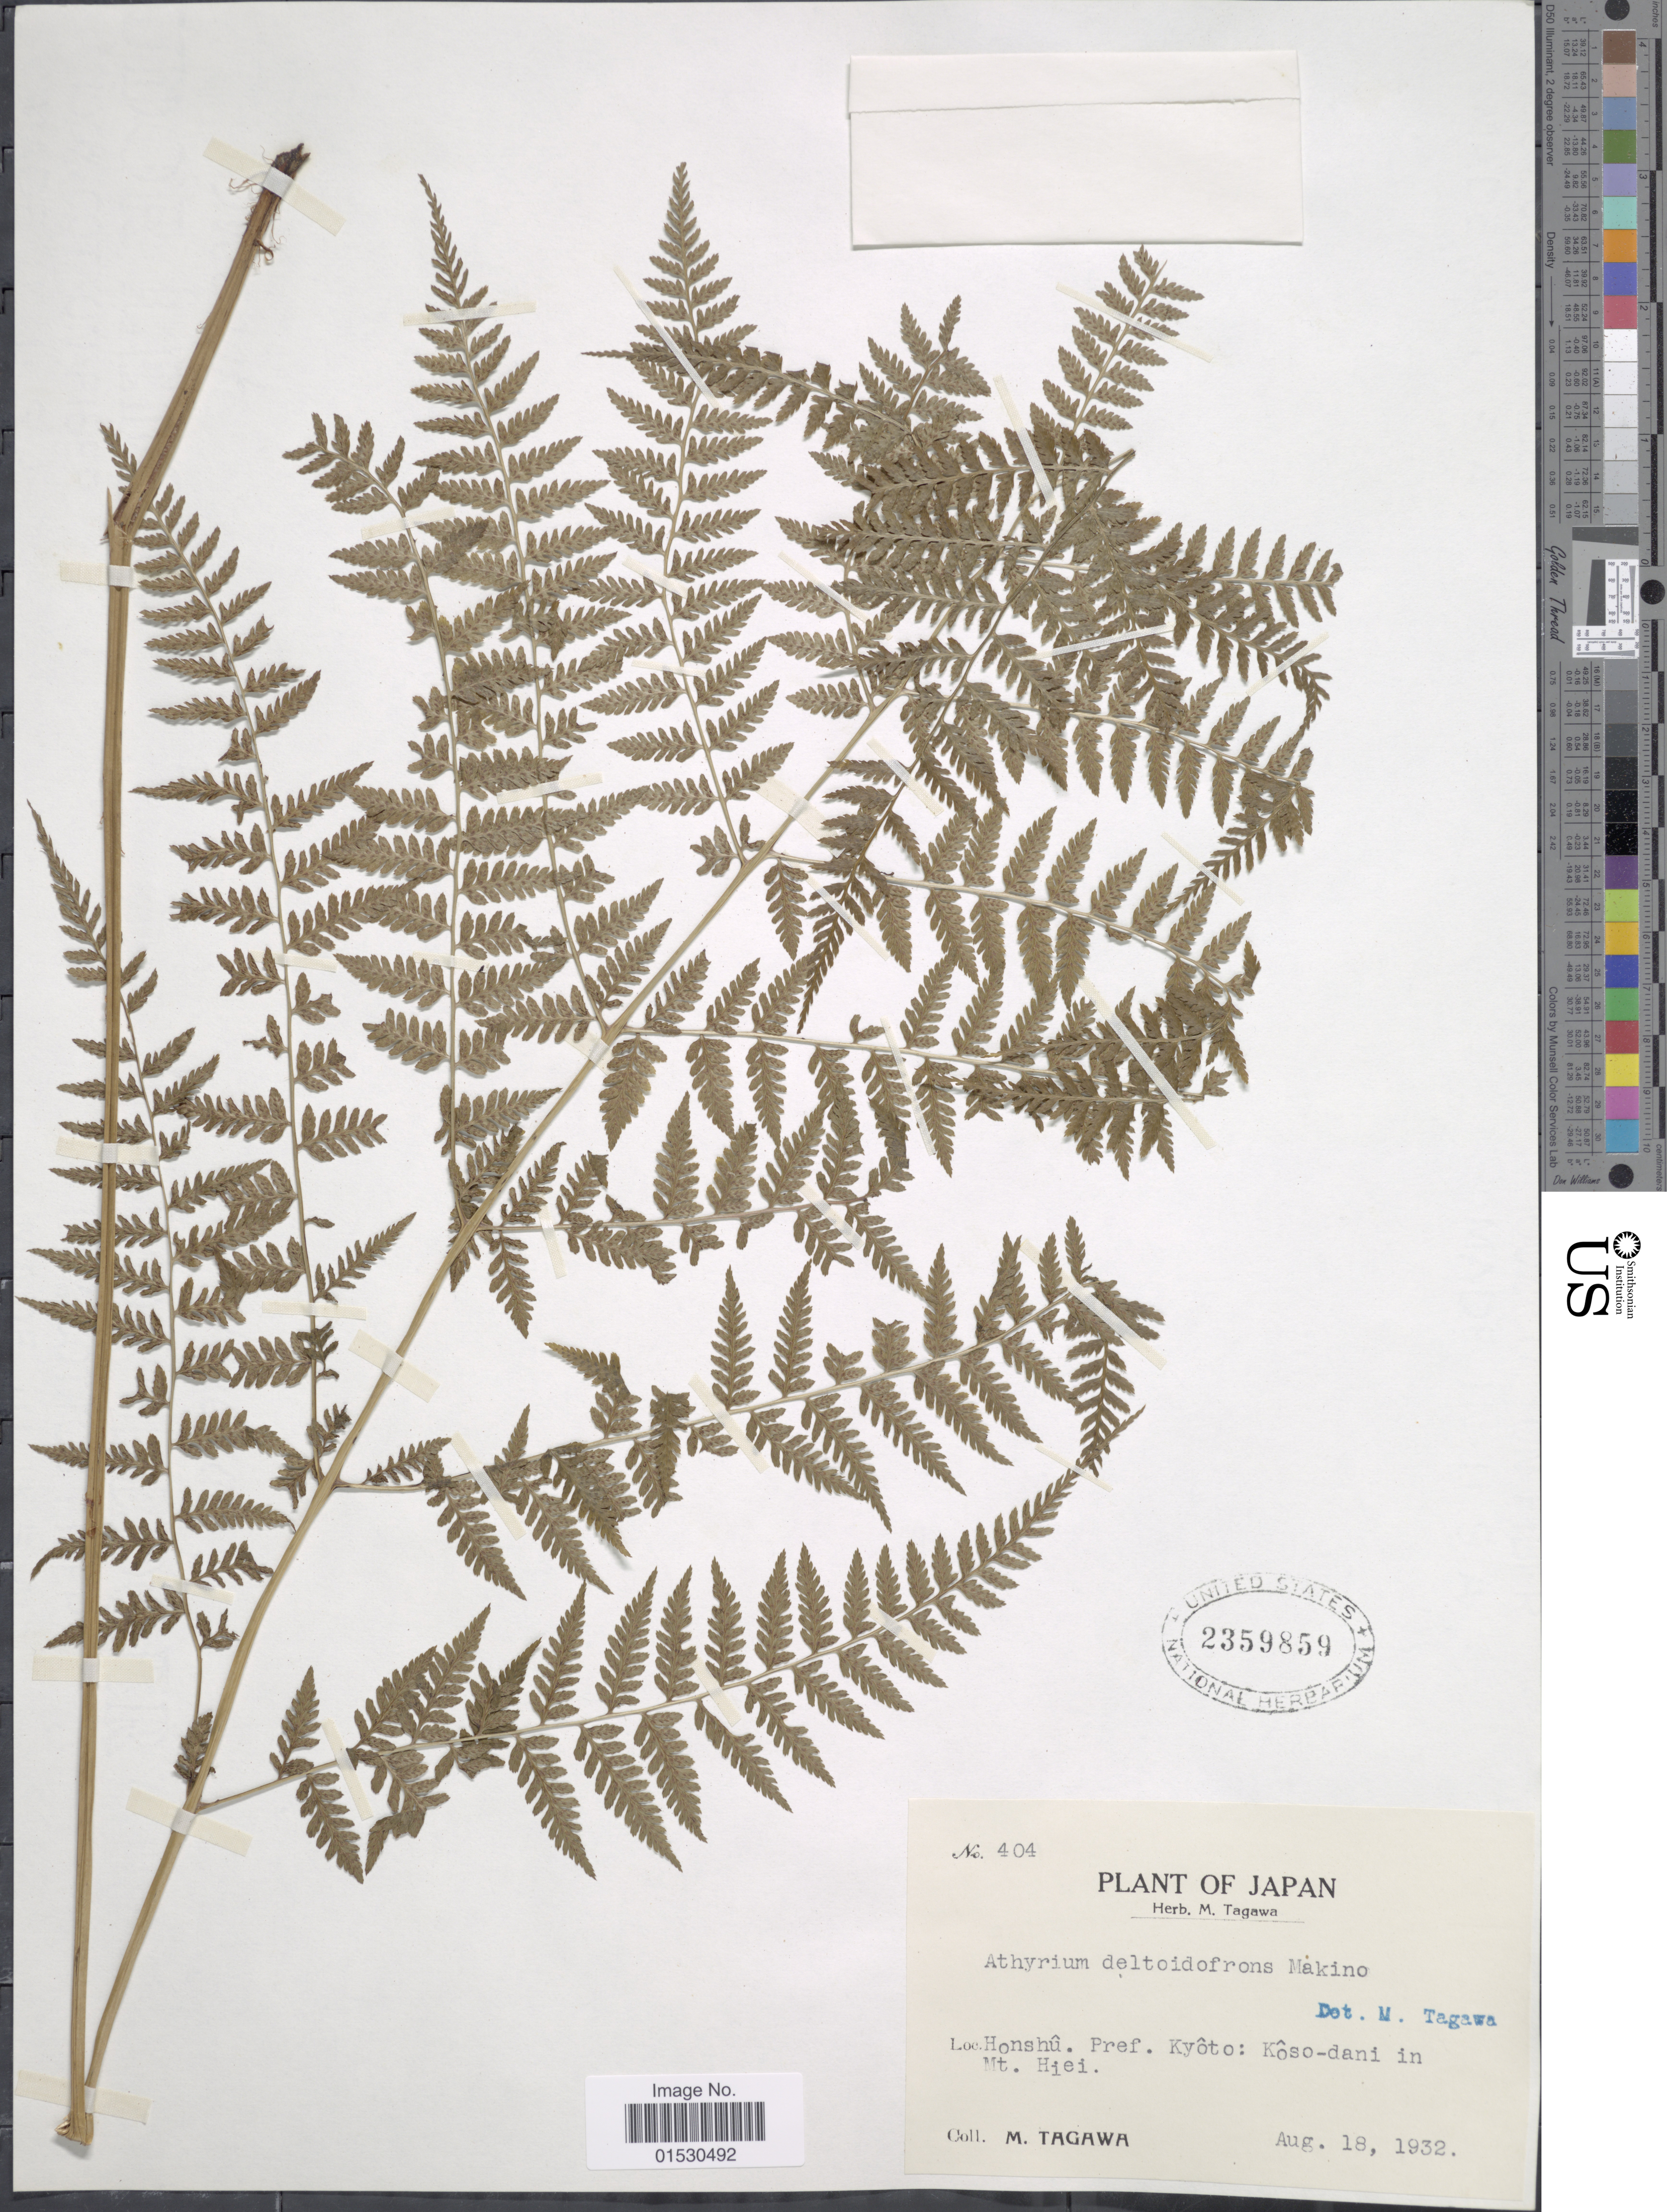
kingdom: Plantae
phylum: Tracheophyta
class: Polypodiopsida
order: Polypodiales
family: Athyriaceae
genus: Athyrium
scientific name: Athyrium deltoidofrons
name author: Makino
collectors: M. Tagawa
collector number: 404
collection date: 1932-08-18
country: Japan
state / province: Kyoto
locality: Honshu: Koso-dani in Mt. Hiei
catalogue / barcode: US 2359859